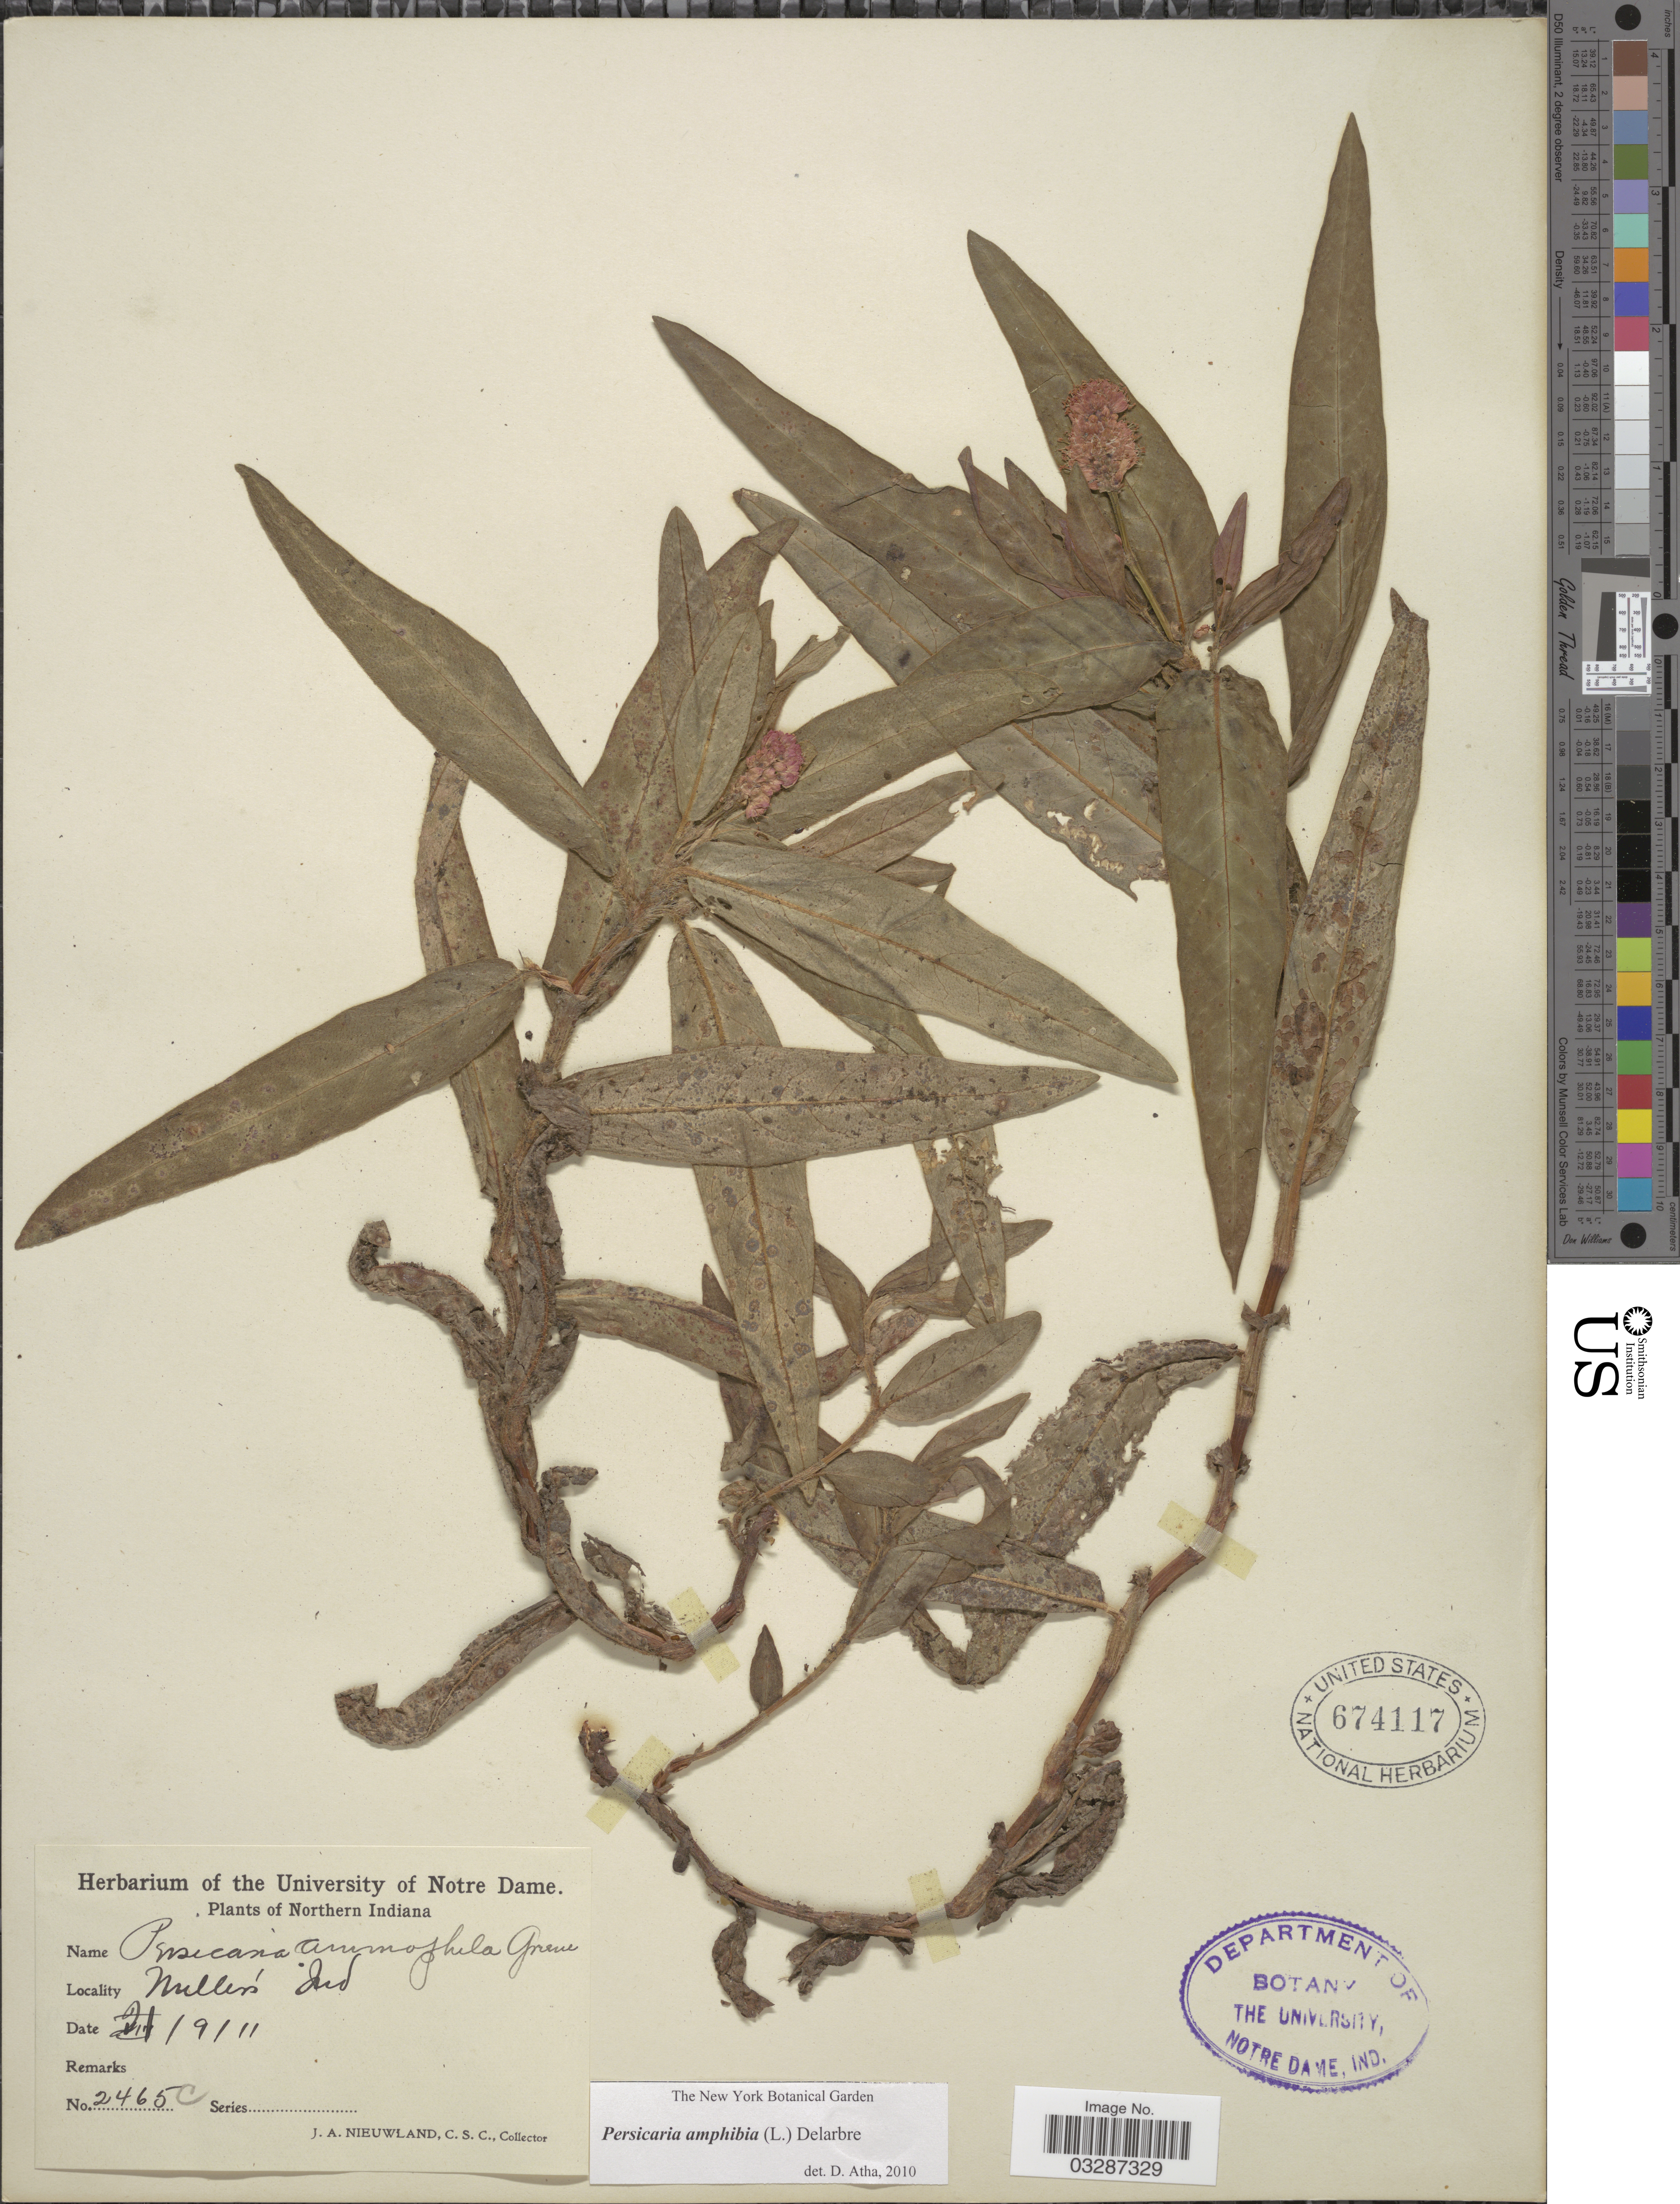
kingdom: Plantae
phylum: Tracheophyta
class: Magnoliopsida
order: Caryophyllales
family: Polygonaceae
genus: Persicaria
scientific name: Persicaria amphibia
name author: (L.) Delarbre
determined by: Atha, D. E.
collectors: J. A. Nieuwland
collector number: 2465C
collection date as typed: Transcribed d/m/y: 9/8/11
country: United States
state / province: Indiana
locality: Northern Indiana. Miller's.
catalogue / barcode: US 674117